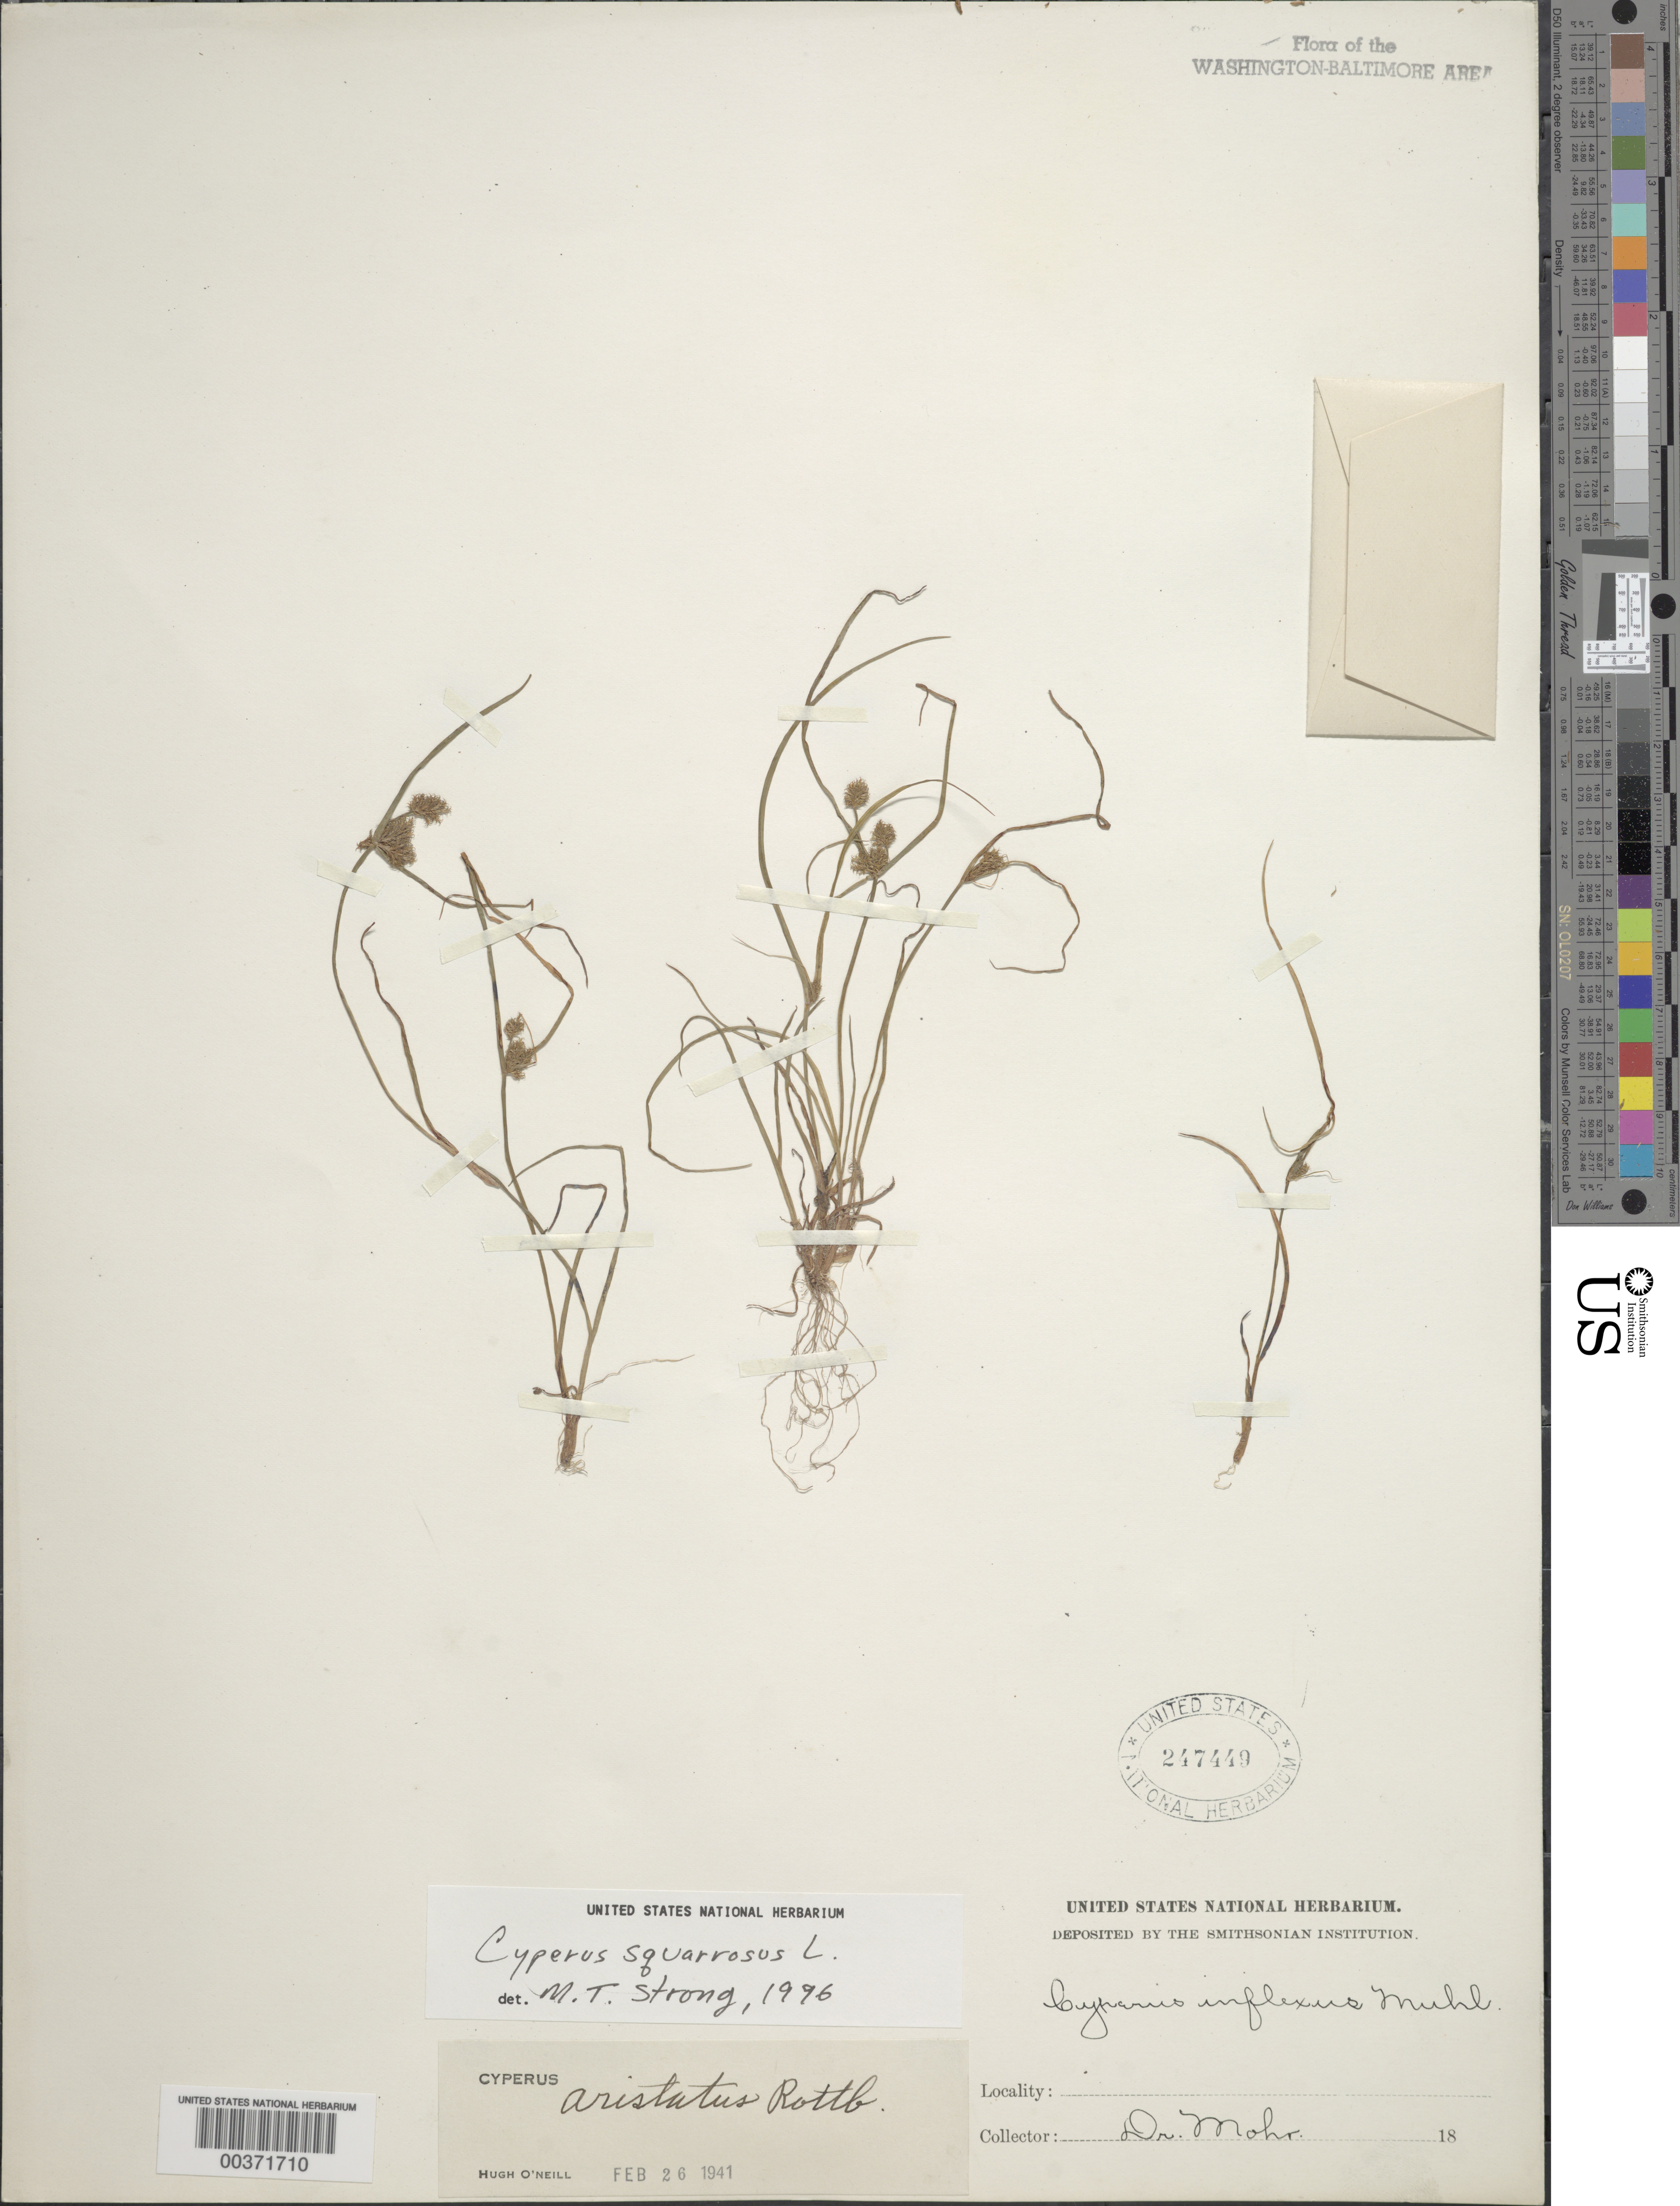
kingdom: Plantae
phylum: Tracheophyta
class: Liliopsida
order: Poales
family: Cyperaceae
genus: Cyperus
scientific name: Cyperus squarrosus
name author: L.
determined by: Strong, M. T., (US), Smithsonian Institution - National Museum of Natural History (UNITED STATES)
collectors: C. T. Mohr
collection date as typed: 18--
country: United States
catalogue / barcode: US 247449